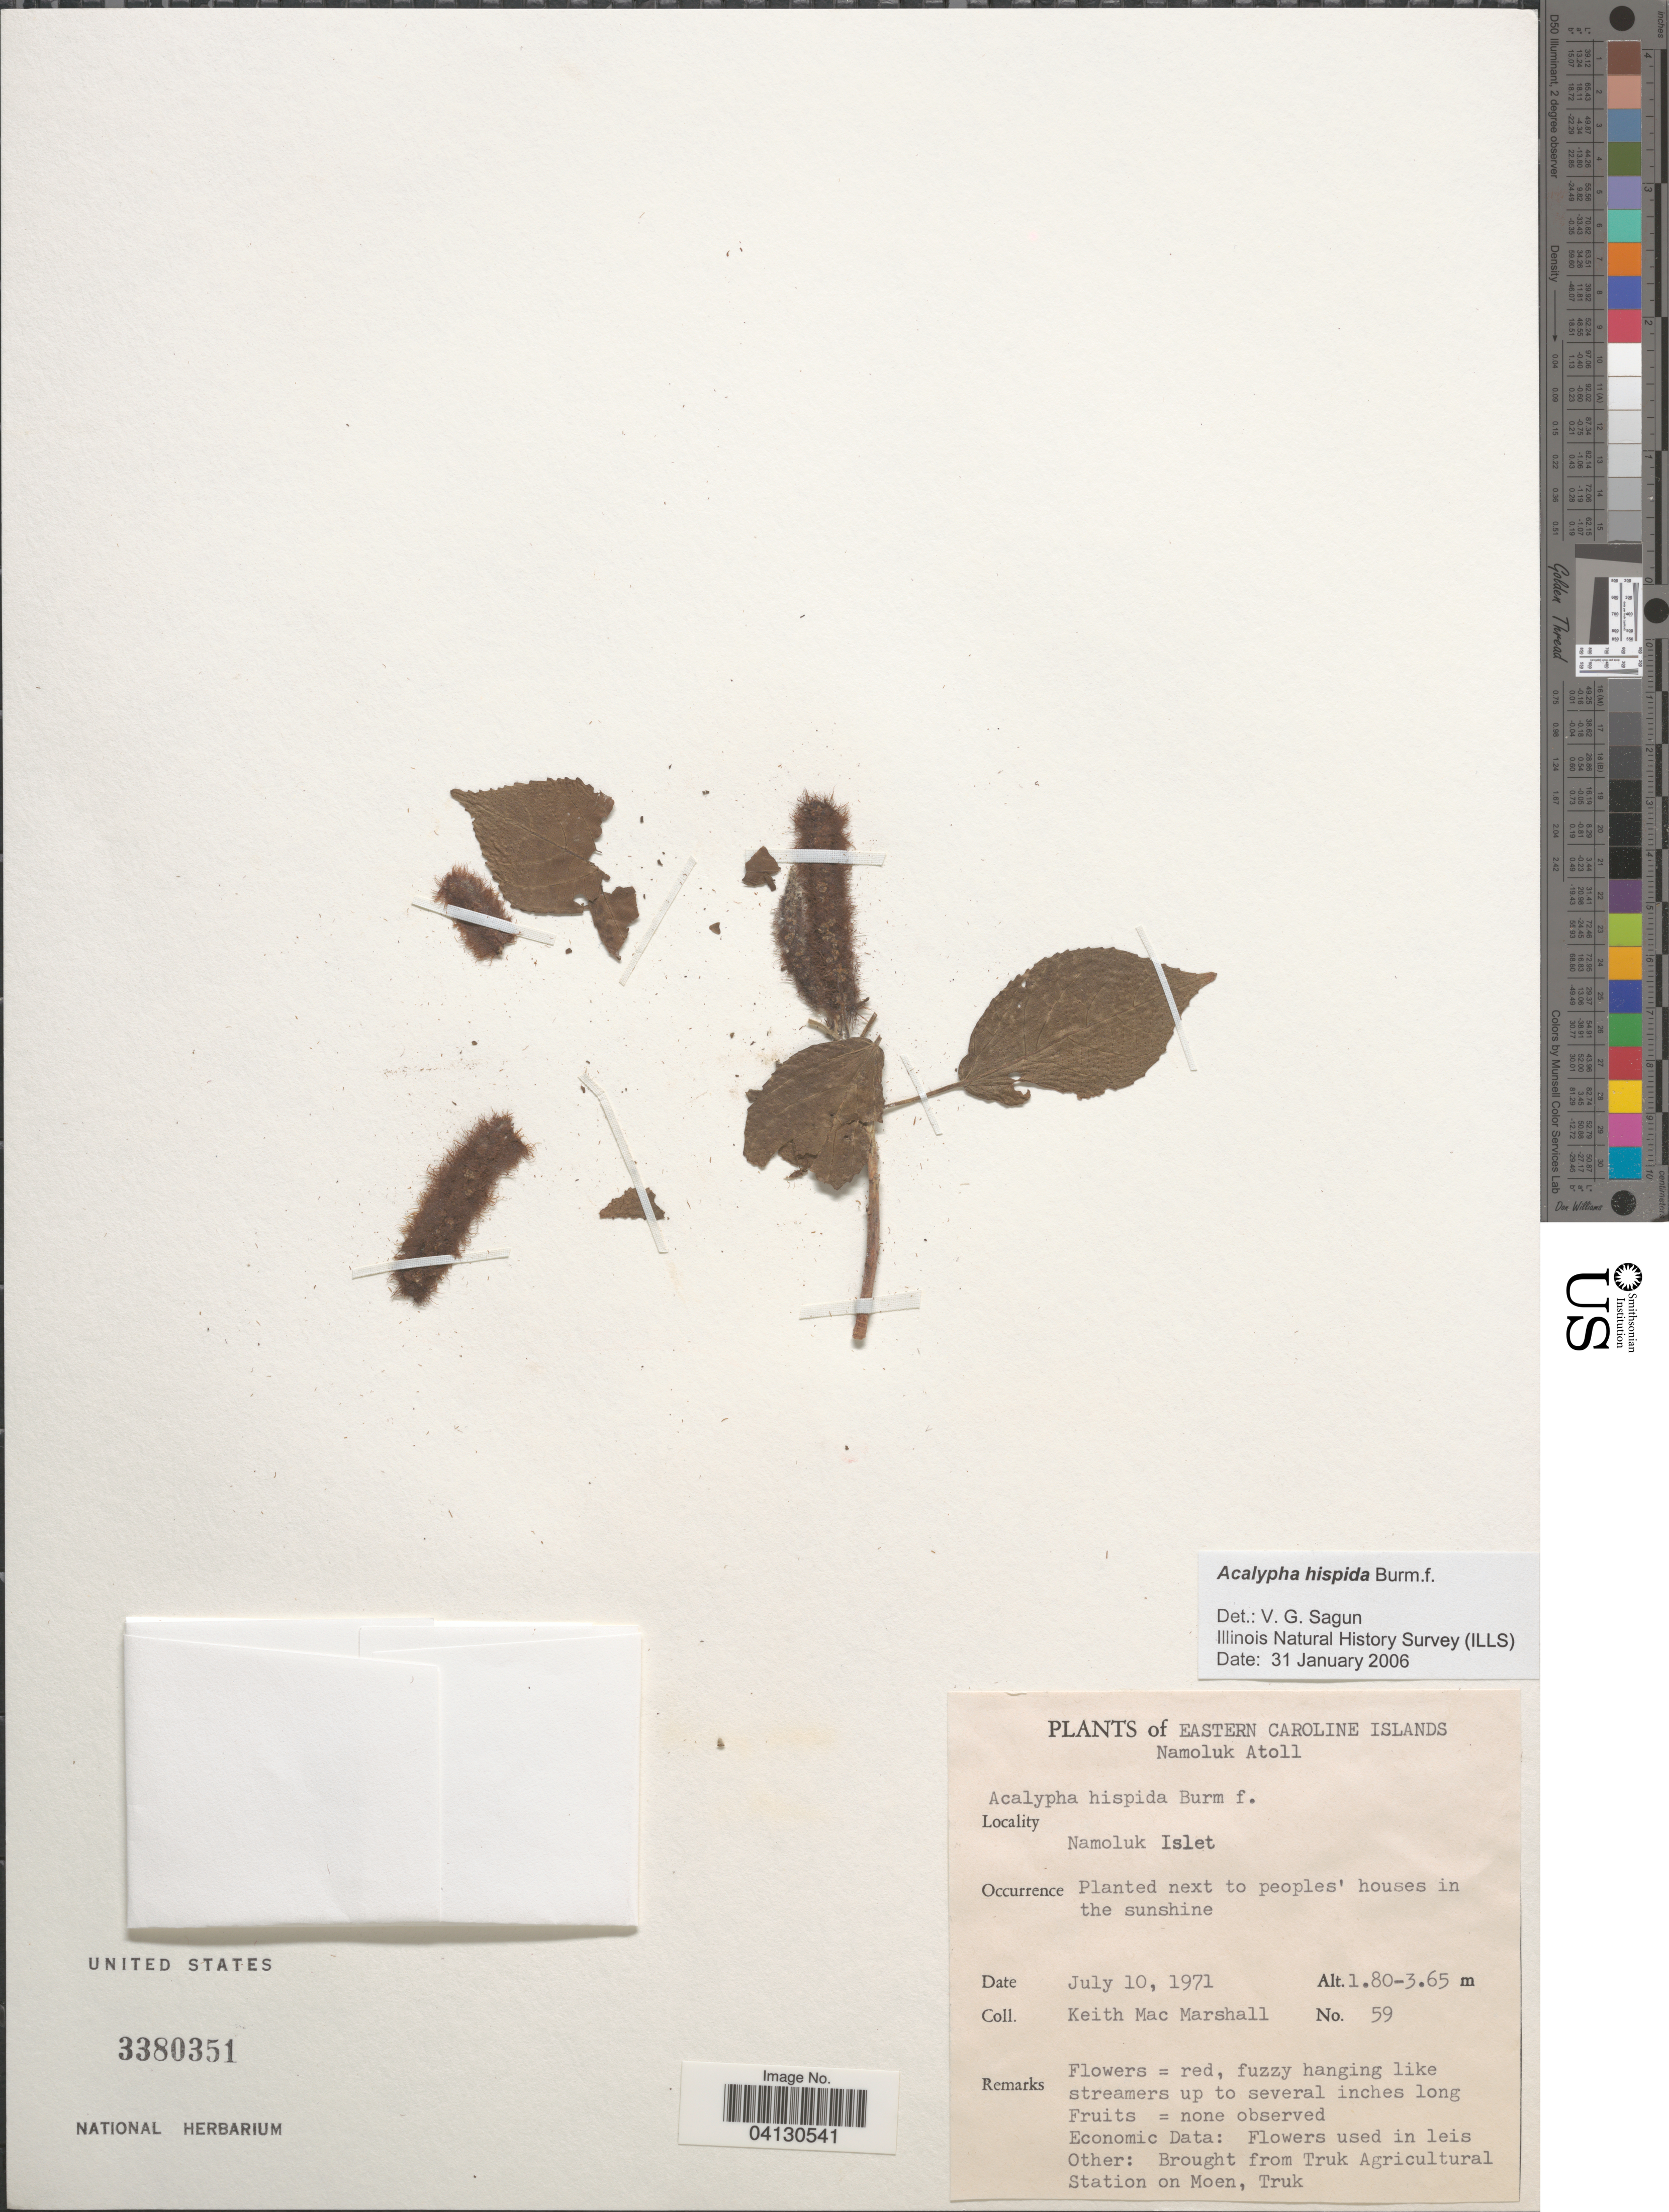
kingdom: Plantae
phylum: Tracheophyta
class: Magnoliopsida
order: Malpighiales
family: Euphorbiaceae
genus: Acalypha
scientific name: Acalypha hispida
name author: Burm. f.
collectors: K. M. Marshall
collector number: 59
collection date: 1971-07-10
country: Micronesia, Federated States of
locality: Eastern Caroline Islands. Namoluk Atoll. Namoluk Islet. Planted next to peoples' houses in the sunshine.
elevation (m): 1.8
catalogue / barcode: US 3380351